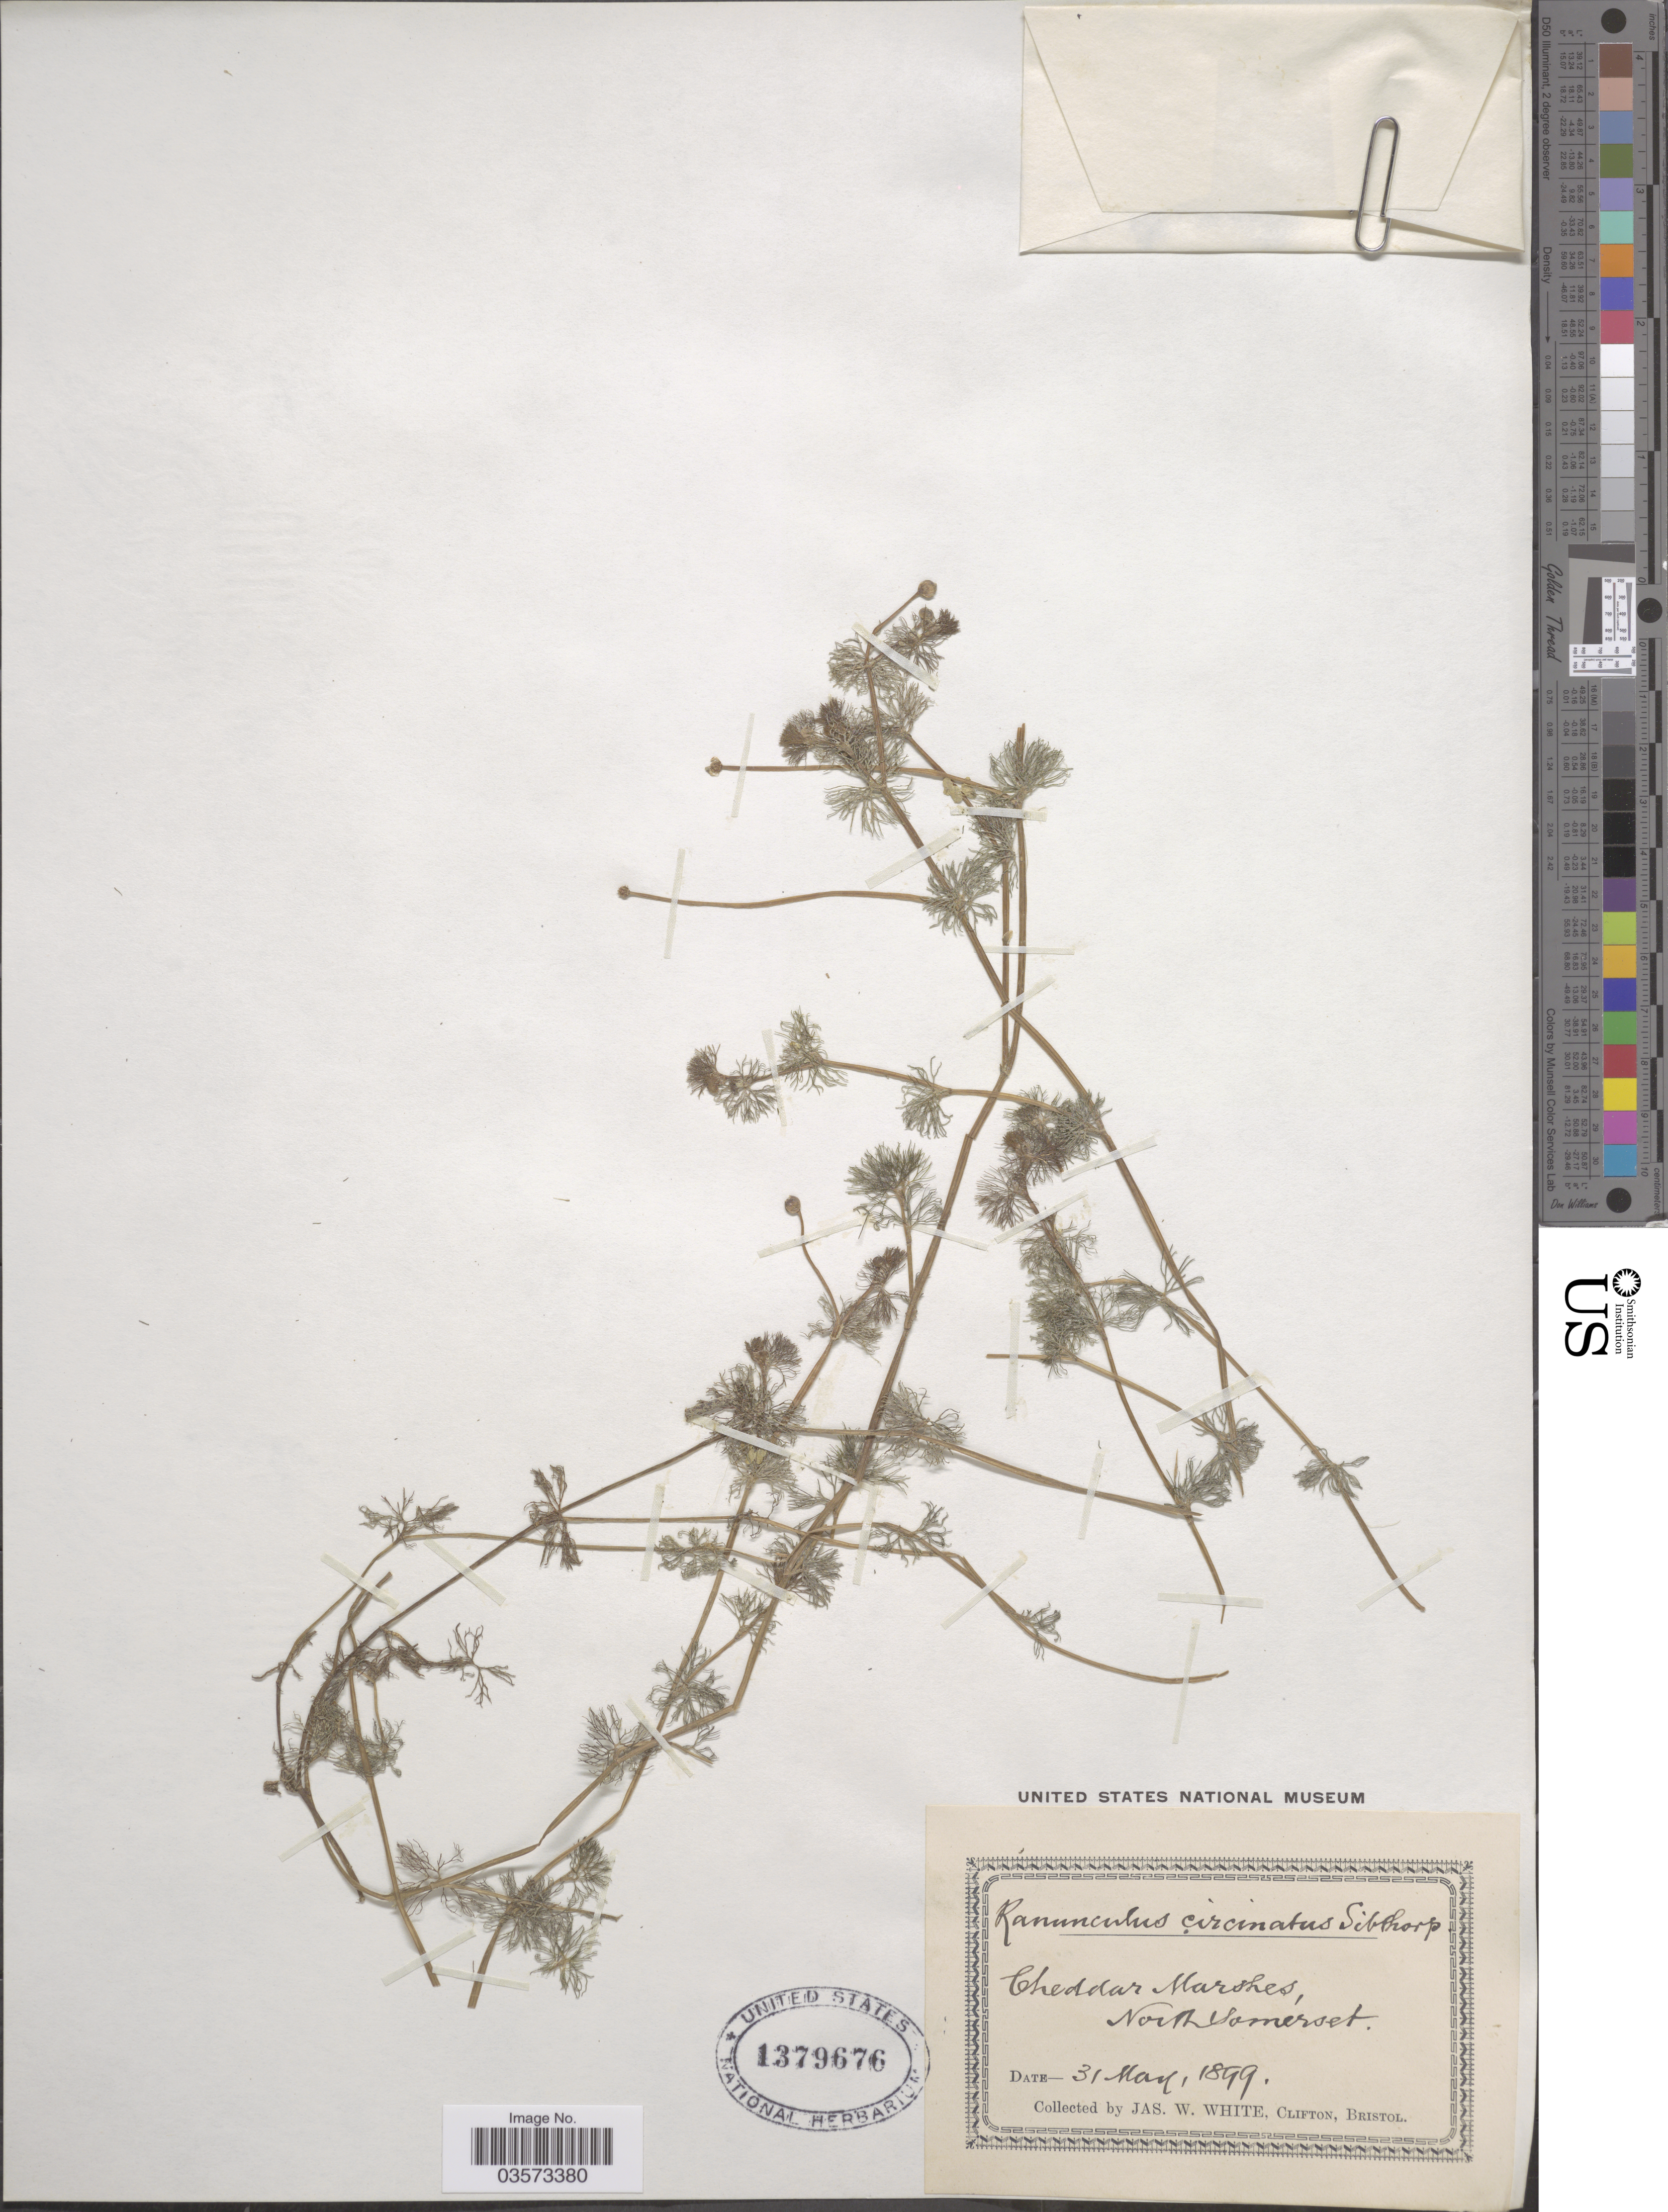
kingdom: Plantae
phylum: Tracheophyta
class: Magnoliopsida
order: Ranunculales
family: Ranunculaceae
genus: Ranunculus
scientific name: Ranunculus circinatus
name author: Sibth.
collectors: J. W. White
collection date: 1899-05-31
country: United Kingdom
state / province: England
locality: Cheddar Marshes. North Somerset.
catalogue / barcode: US 1379676